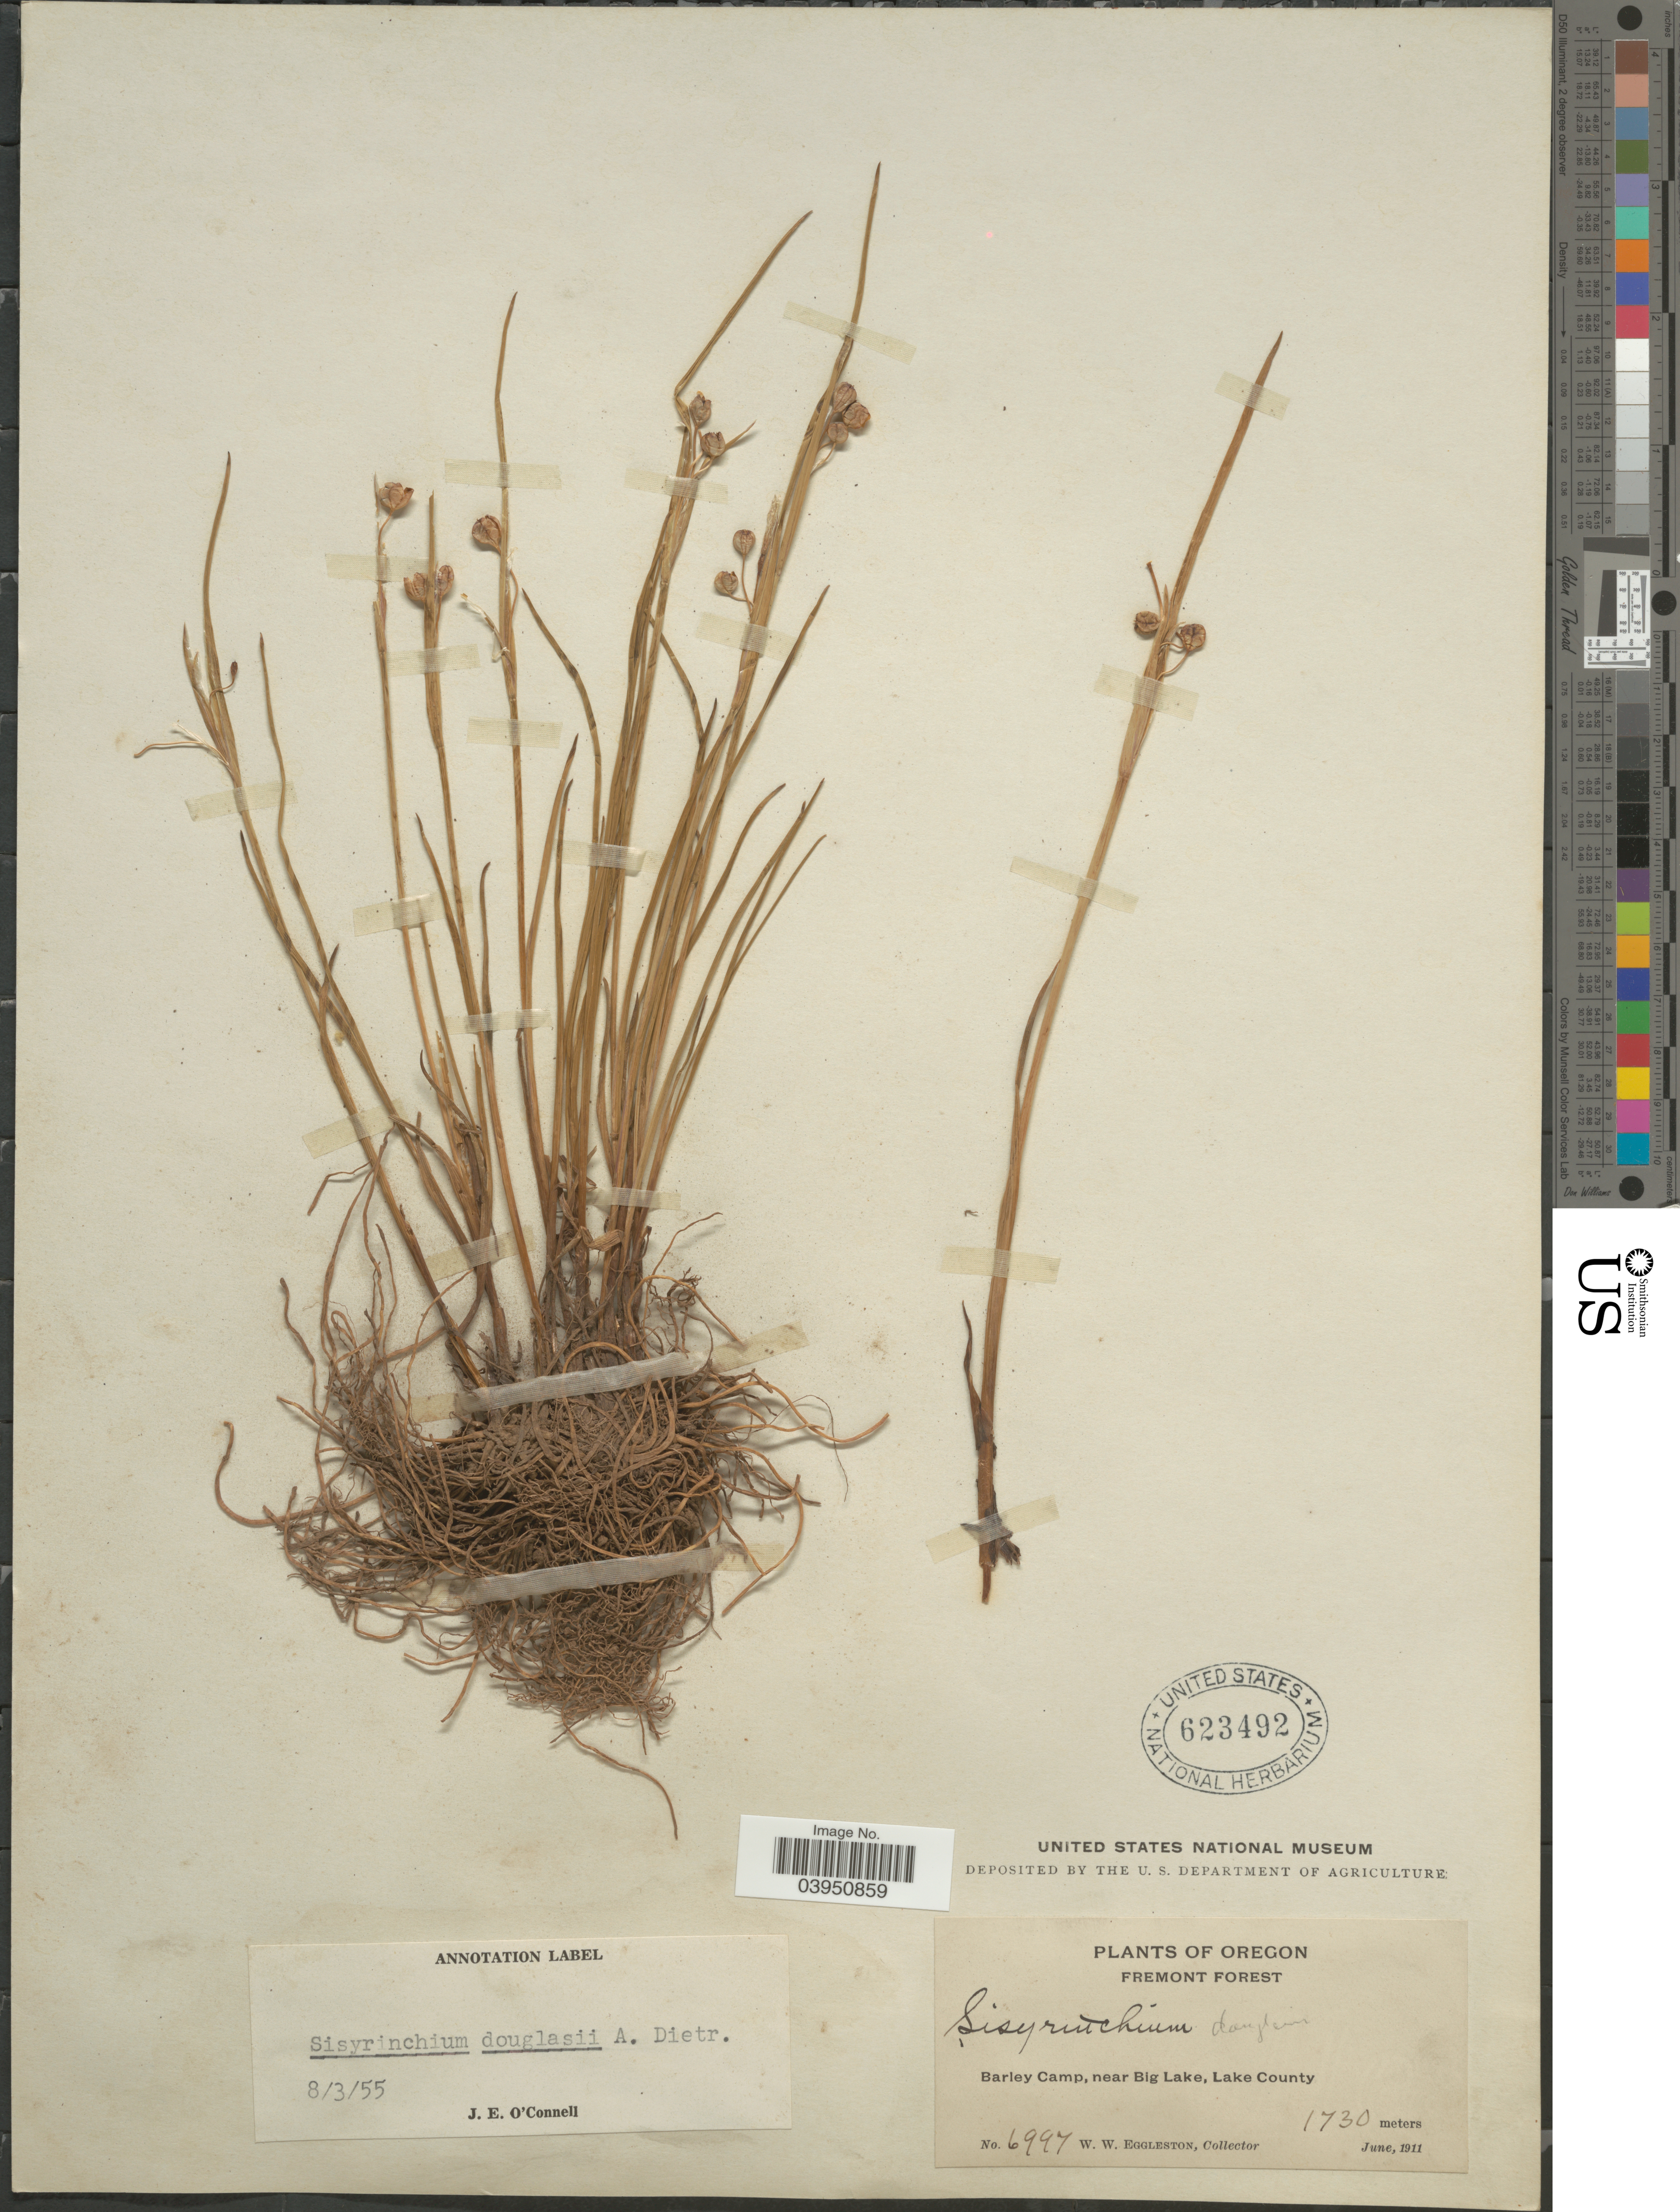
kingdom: Plantae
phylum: Tracheophyta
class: Liliopsida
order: Asparagales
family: Iridaceae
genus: Sisyrinchium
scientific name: Sisyrinchium douglasii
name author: A. Dietr.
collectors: W. W. Eggleston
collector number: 6997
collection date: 1911-06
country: United States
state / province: Oregon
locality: Fremont Forest. Barley Camp, near Big Lake, Lake County.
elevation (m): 1730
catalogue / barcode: US 623492